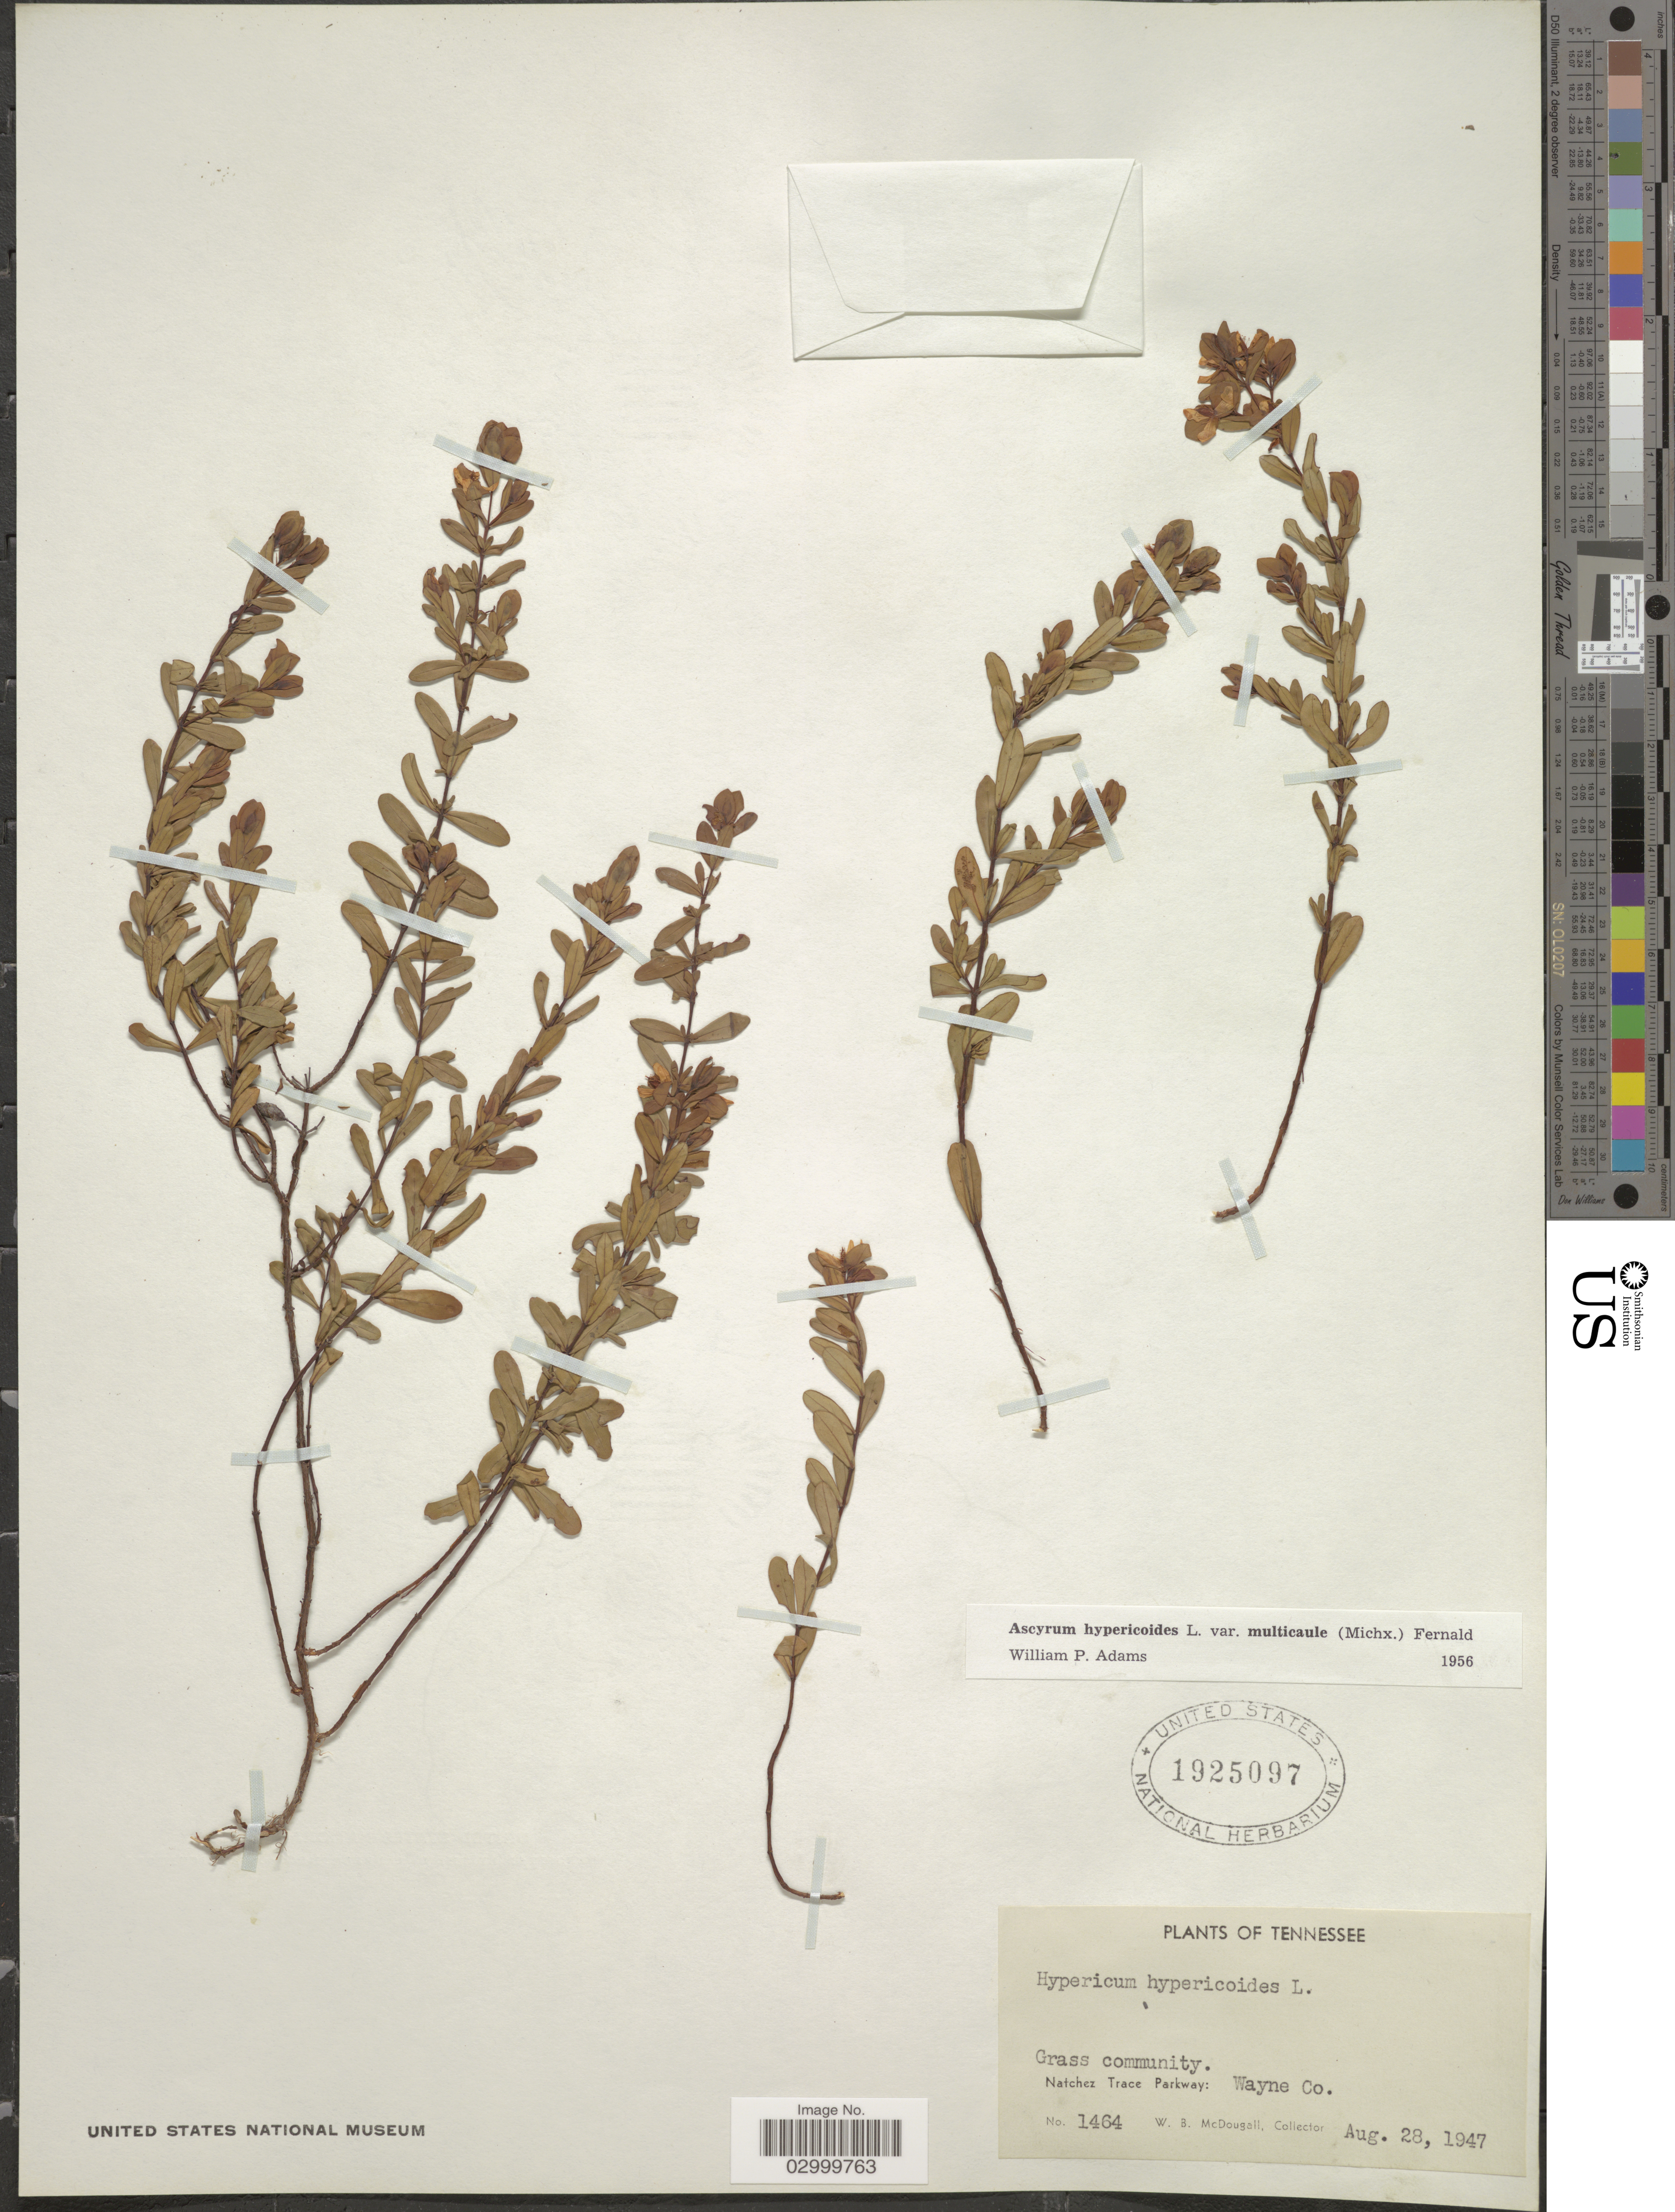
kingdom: Plantae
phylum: Tracheophyta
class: Magnoliopsida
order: Malpighiales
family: Hypericaceae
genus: Hypericum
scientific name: Hypericum stragulum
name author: W.P. Adams & N. Robson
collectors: W. B. McDougall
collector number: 1464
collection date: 1947-08-28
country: United States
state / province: Tennessee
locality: Natchez Trace Parkway: Wayne Co.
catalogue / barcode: US 1925097